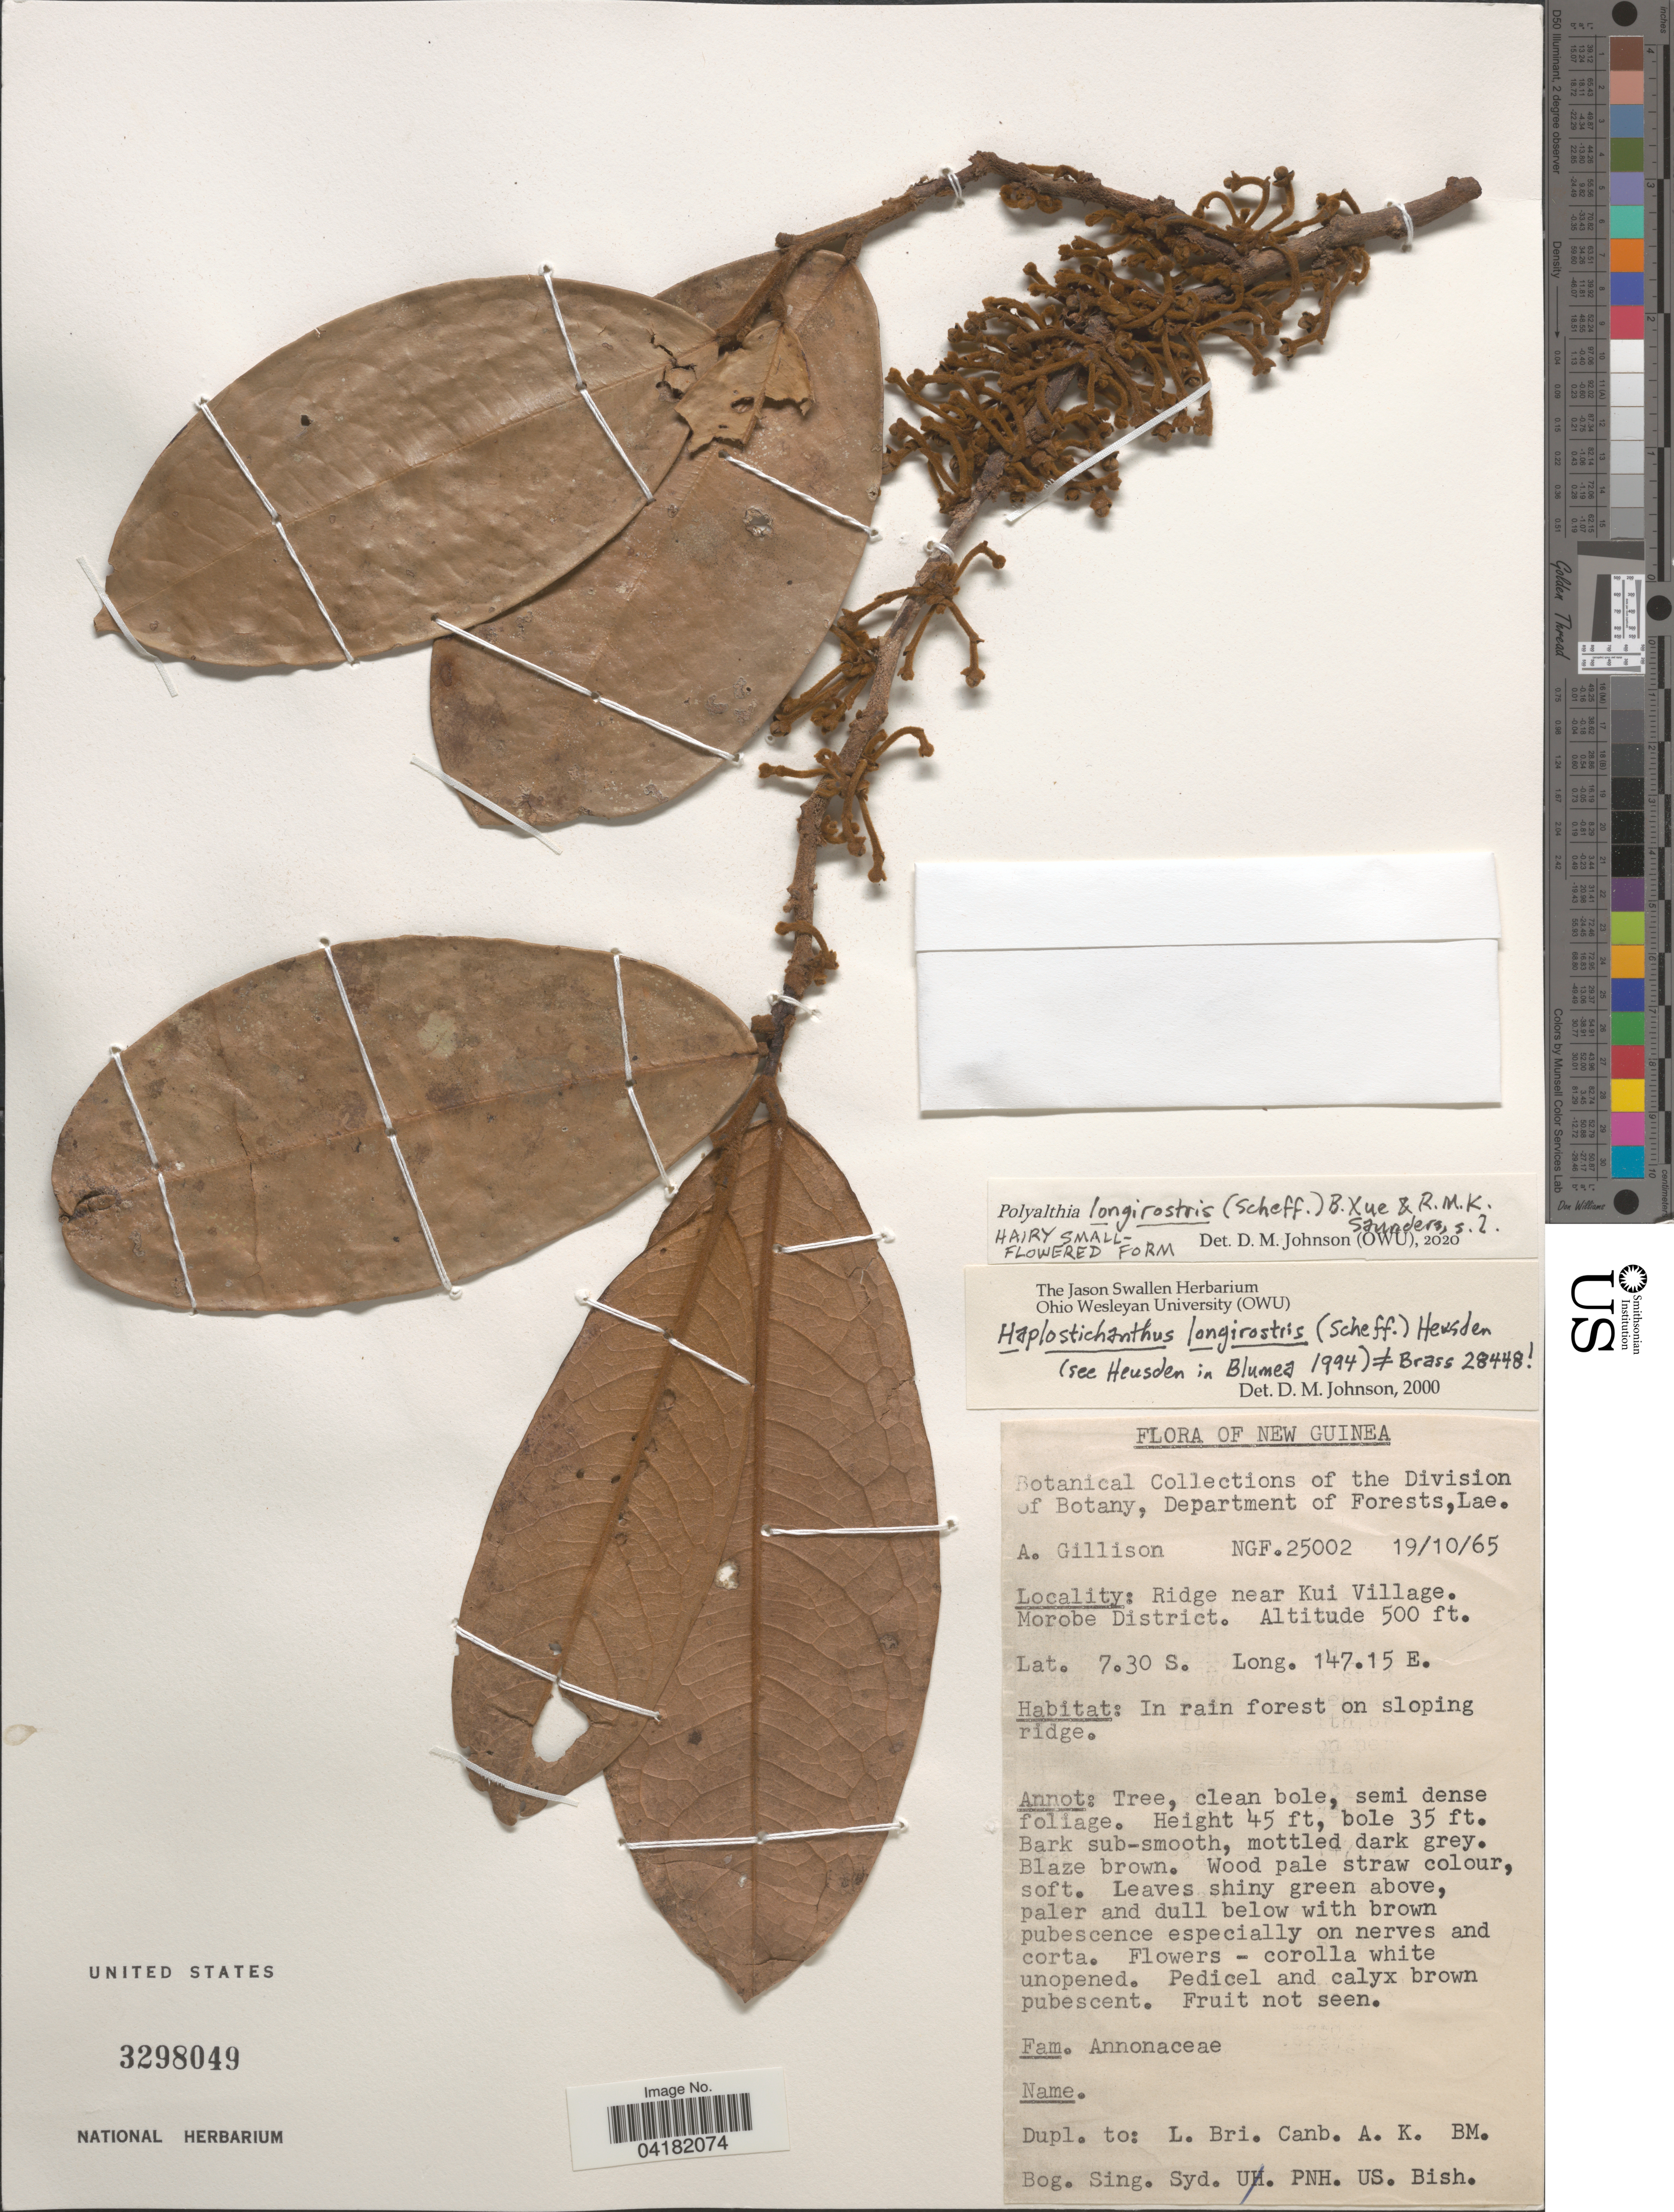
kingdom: Plantae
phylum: Tracheophyta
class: Magnoliopsida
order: Magnoliales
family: Annonaceae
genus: Polyalthia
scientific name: Polyalthia longirostris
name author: (Scheff.) B. Xue & R.M.K. Saunders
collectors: A. Gillison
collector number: NGF.25002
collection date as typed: Transcribed d/m/y: 19/10/65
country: Papua New Guinea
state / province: Morobe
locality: New Guinea. Ridge near Kui Village. Morobe District.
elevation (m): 152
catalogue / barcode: US 3298049